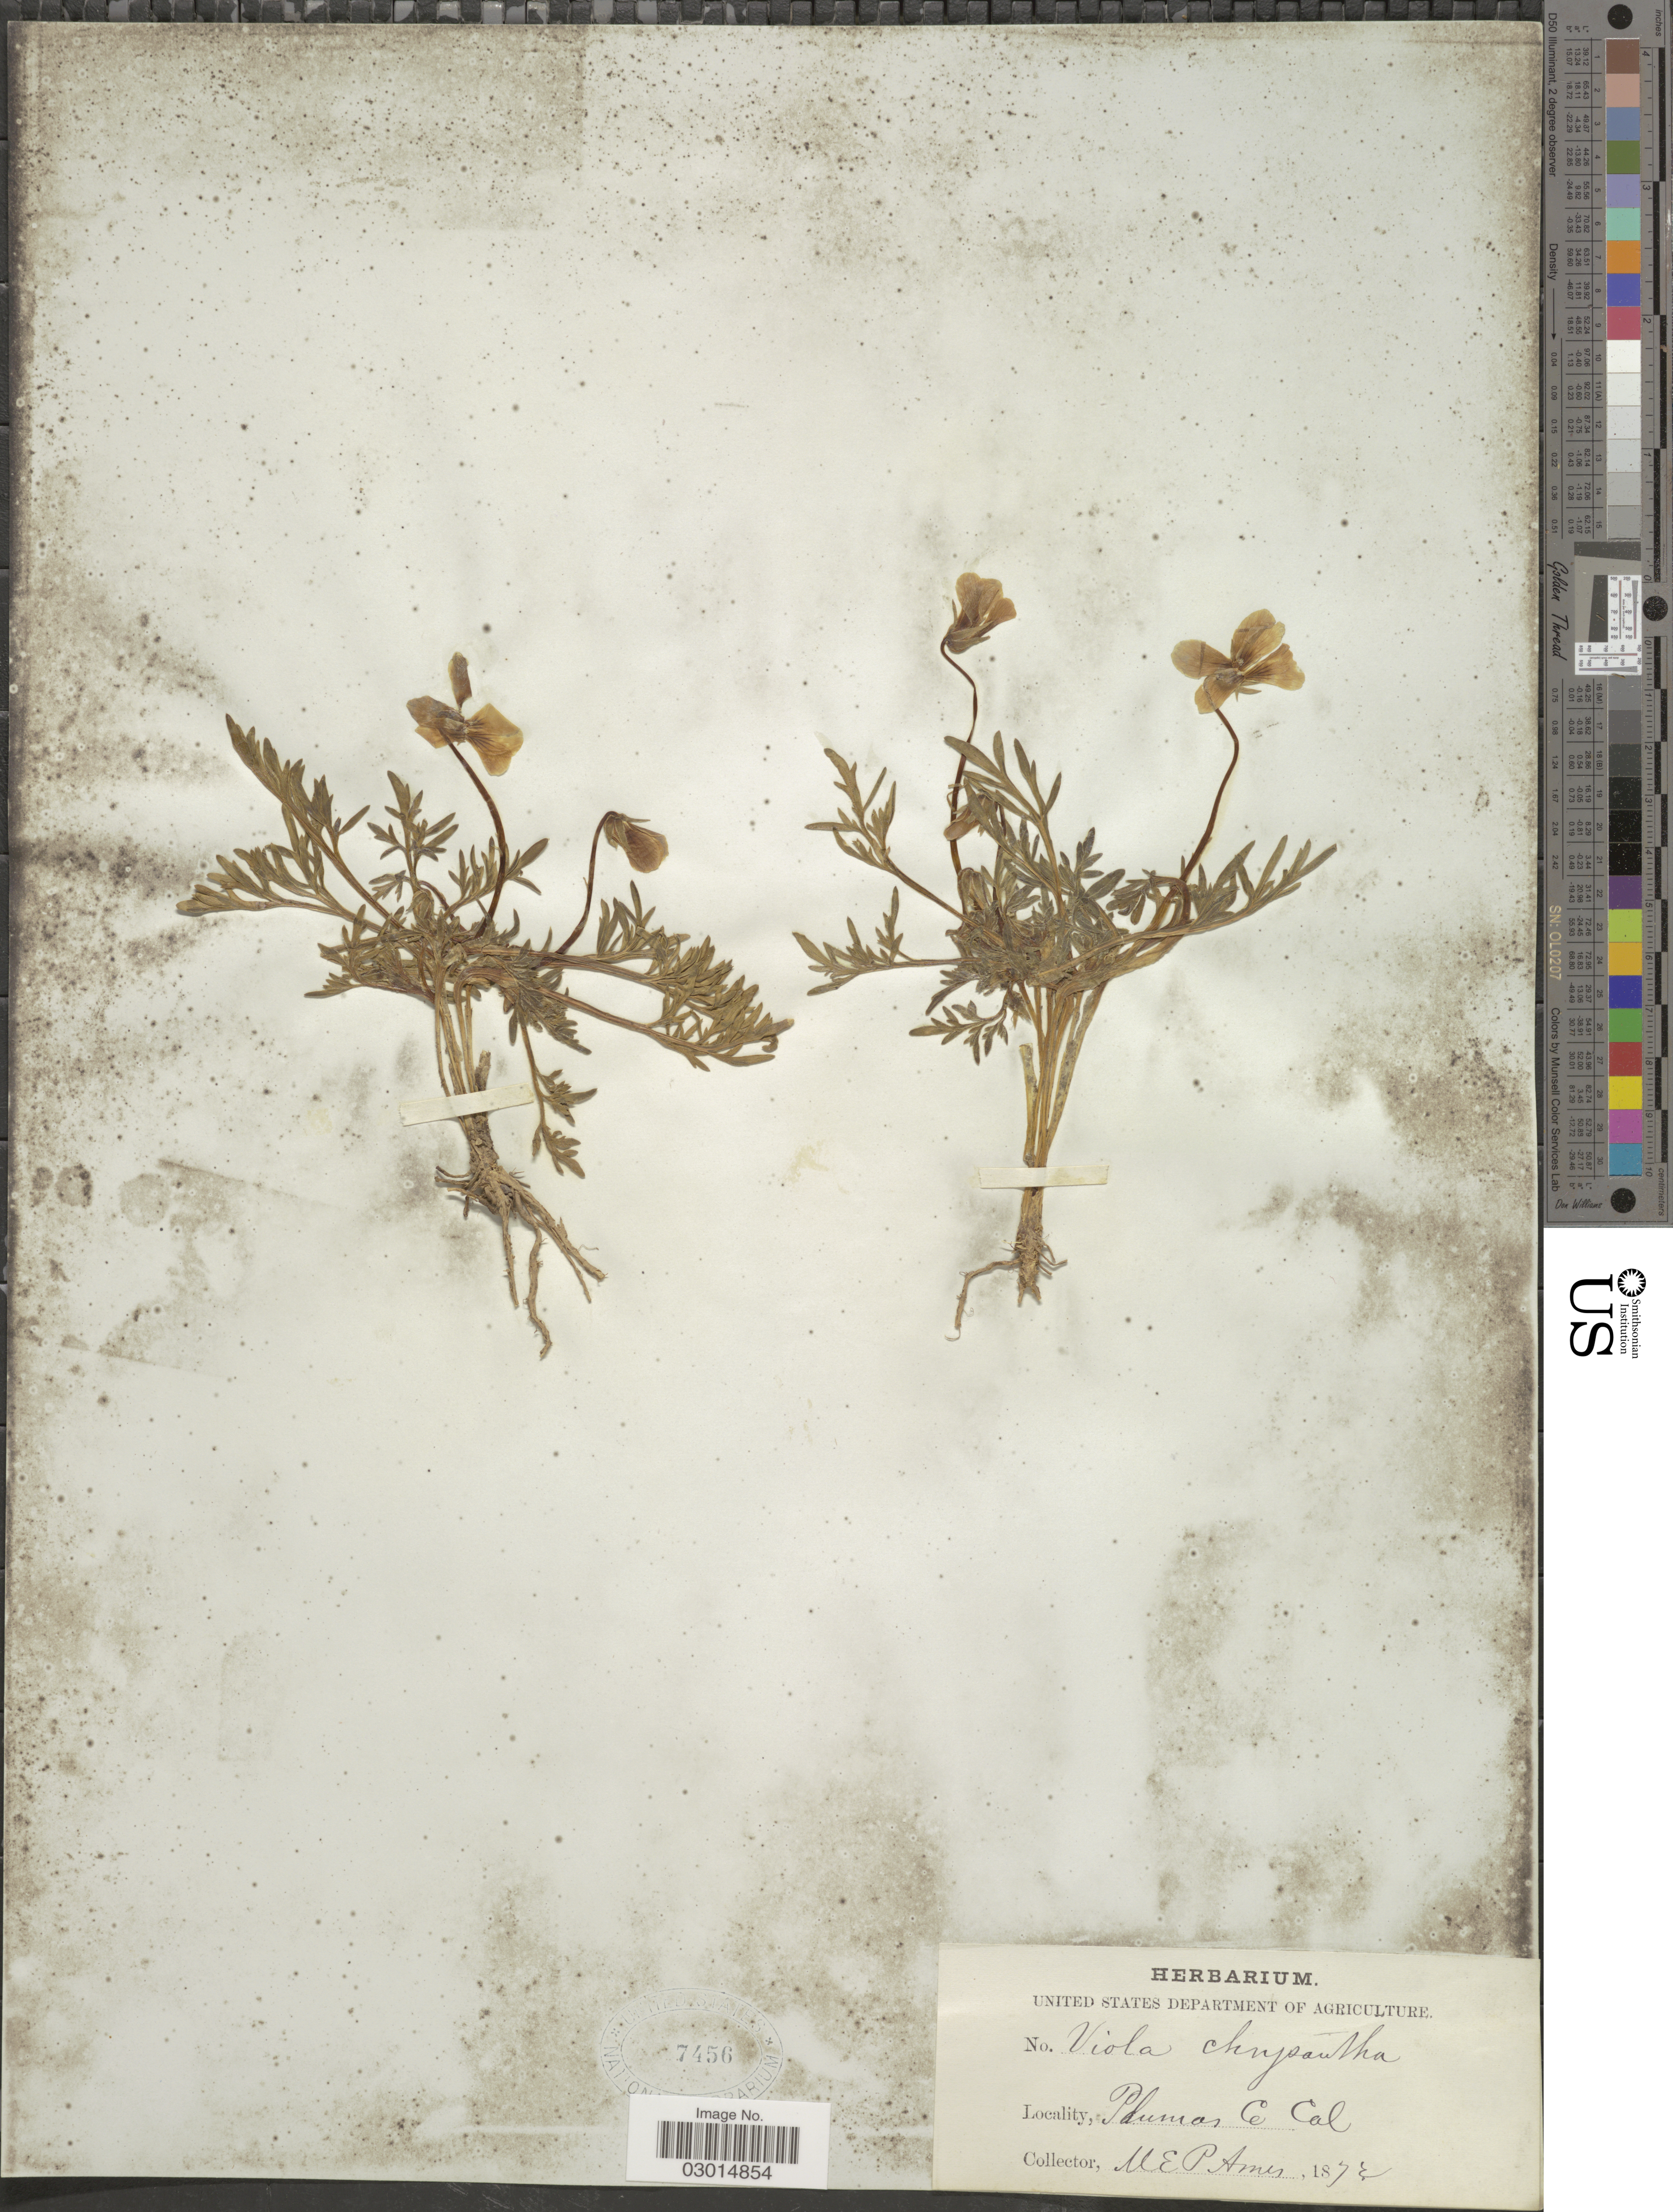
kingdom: Plantae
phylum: Tracheophyta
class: Magnoliopsida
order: Malpighiales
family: Violaceae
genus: Viola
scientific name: Viola douglasii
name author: Steud.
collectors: M. E. P. Ames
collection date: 1872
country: United States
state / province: California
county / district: Plumas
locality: Plumas Co.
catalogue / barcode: US 7456